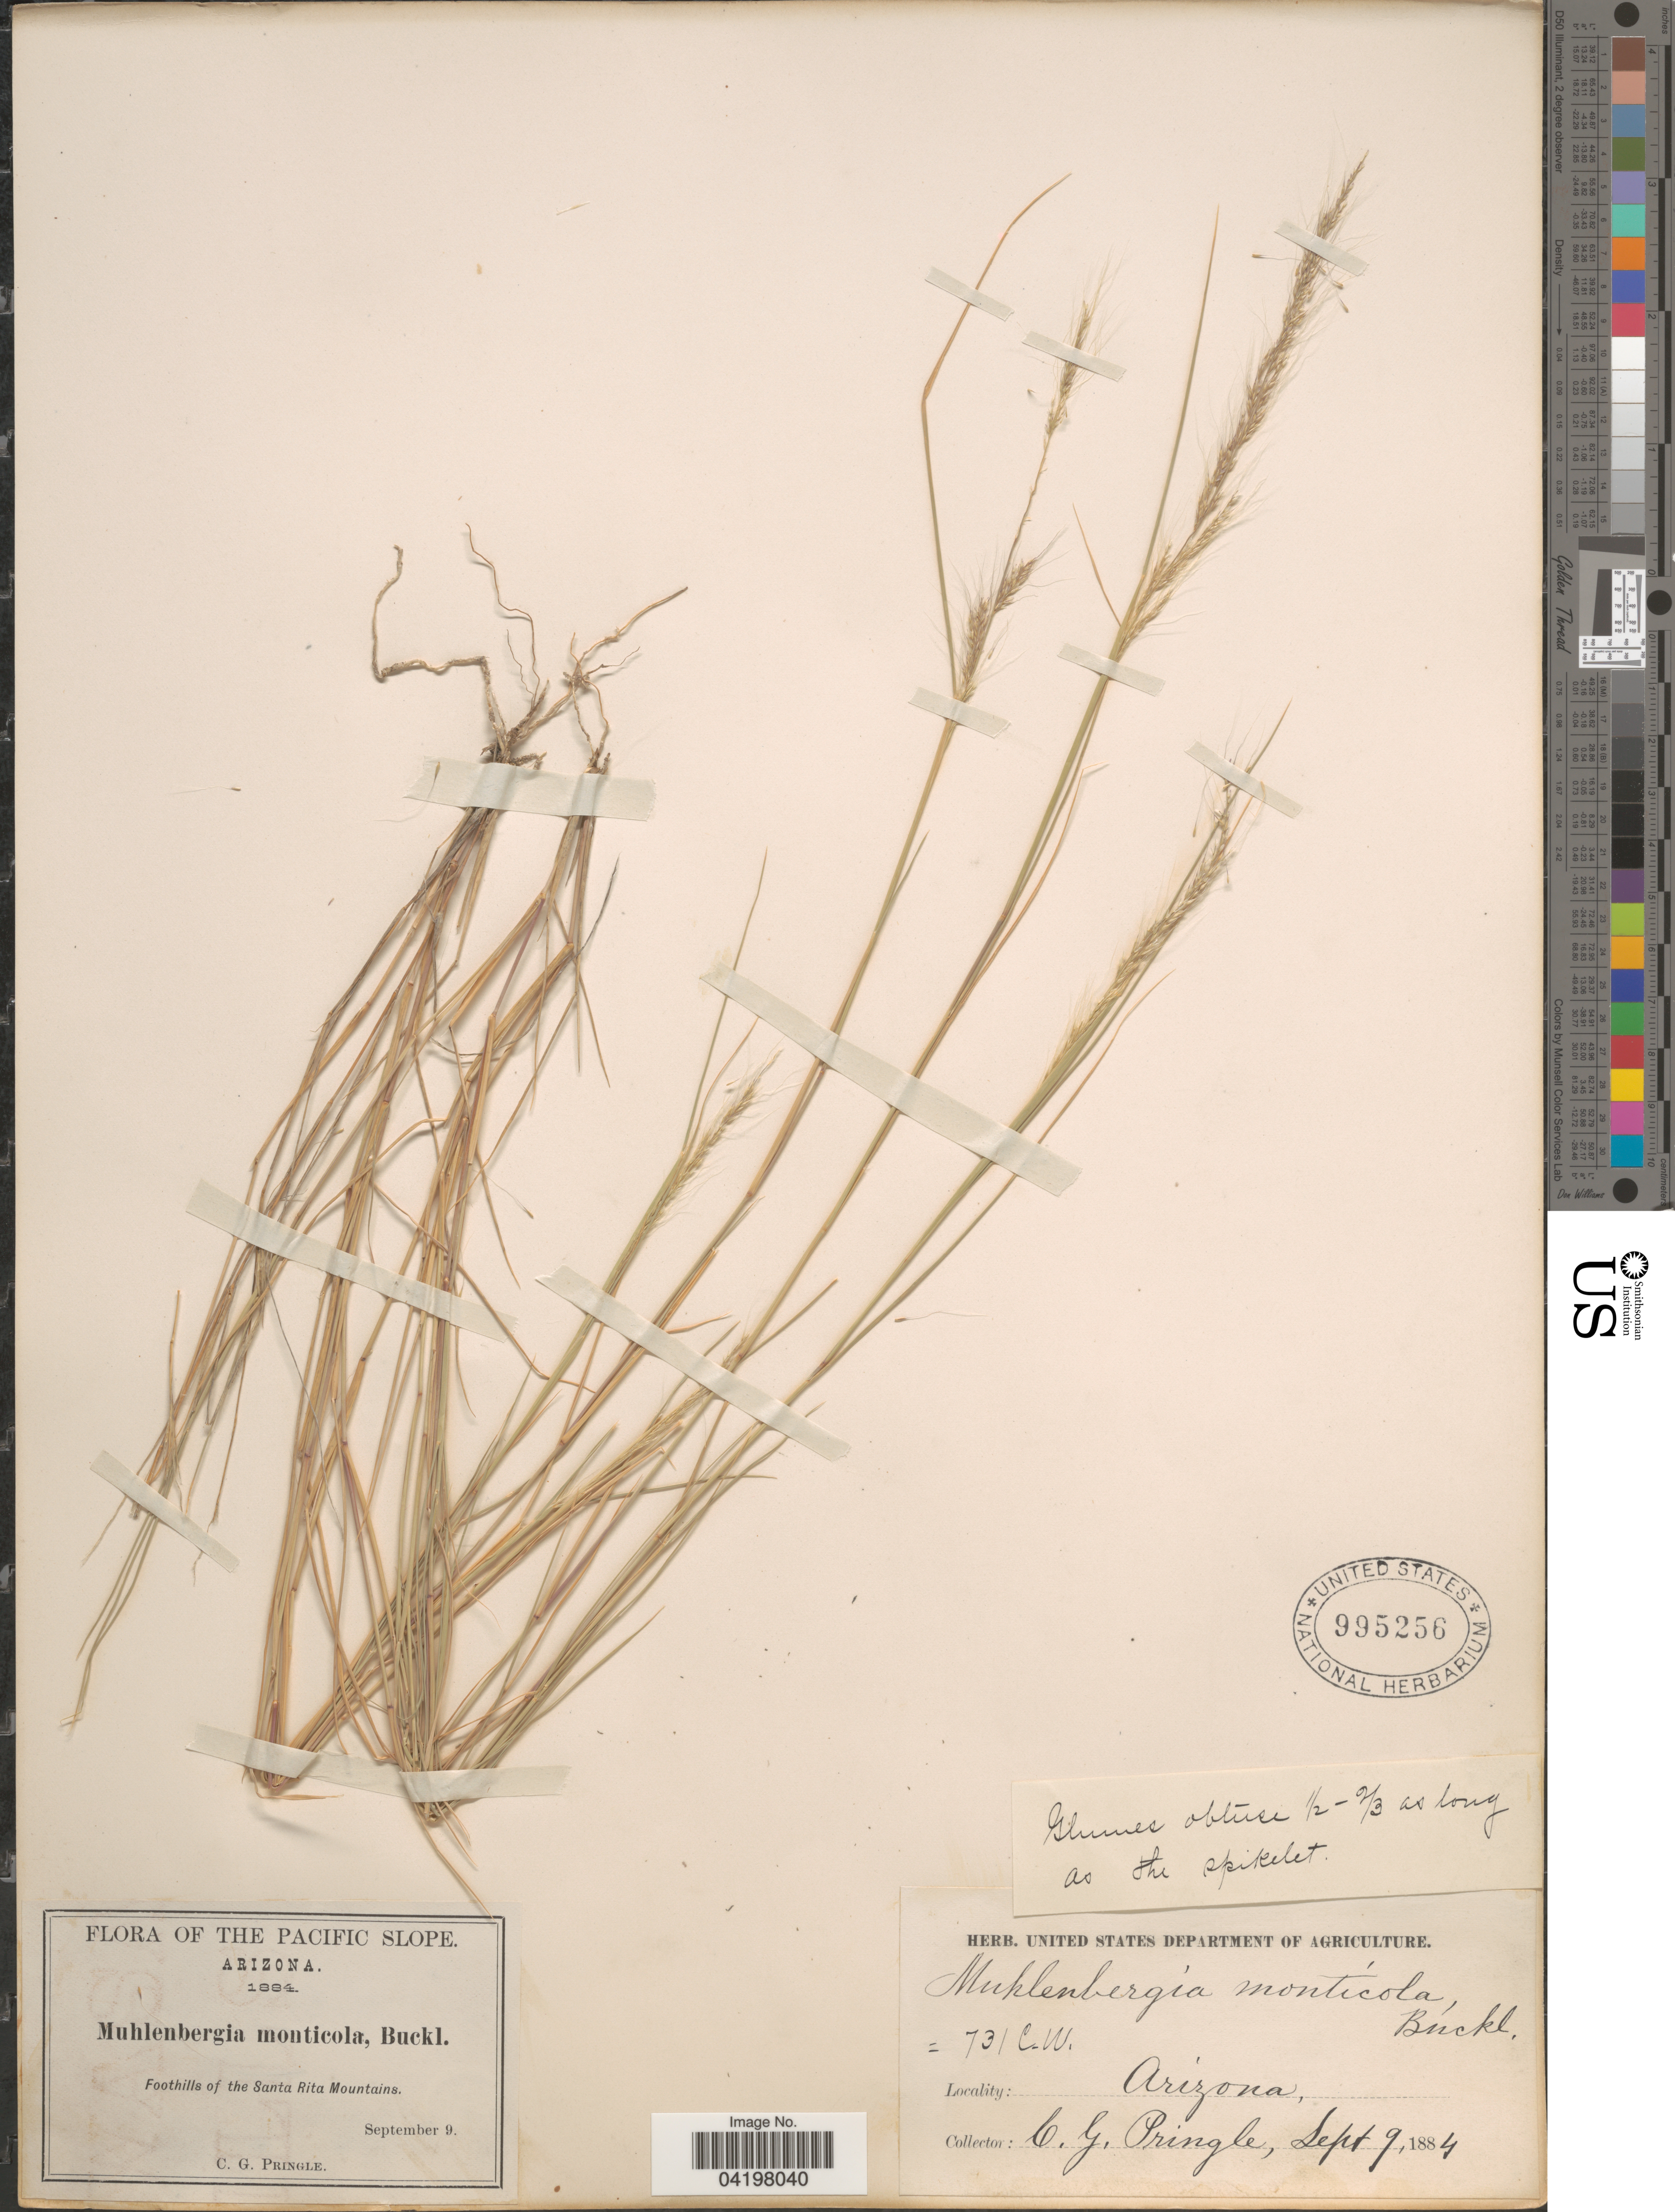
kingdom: Plantae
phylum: Tracheophyta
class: Liliopsida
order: Poales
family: Poaceae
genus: Muhlenbergia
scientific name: Muhlenbergia tenuifolia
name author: (Kunth) Kunth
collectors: C. G. Pringle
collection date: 1884-09-09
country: United States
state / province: Arizona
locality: The Pacific Slope. Foothills of the Santa Rita Mountains.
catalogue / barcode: US 995256